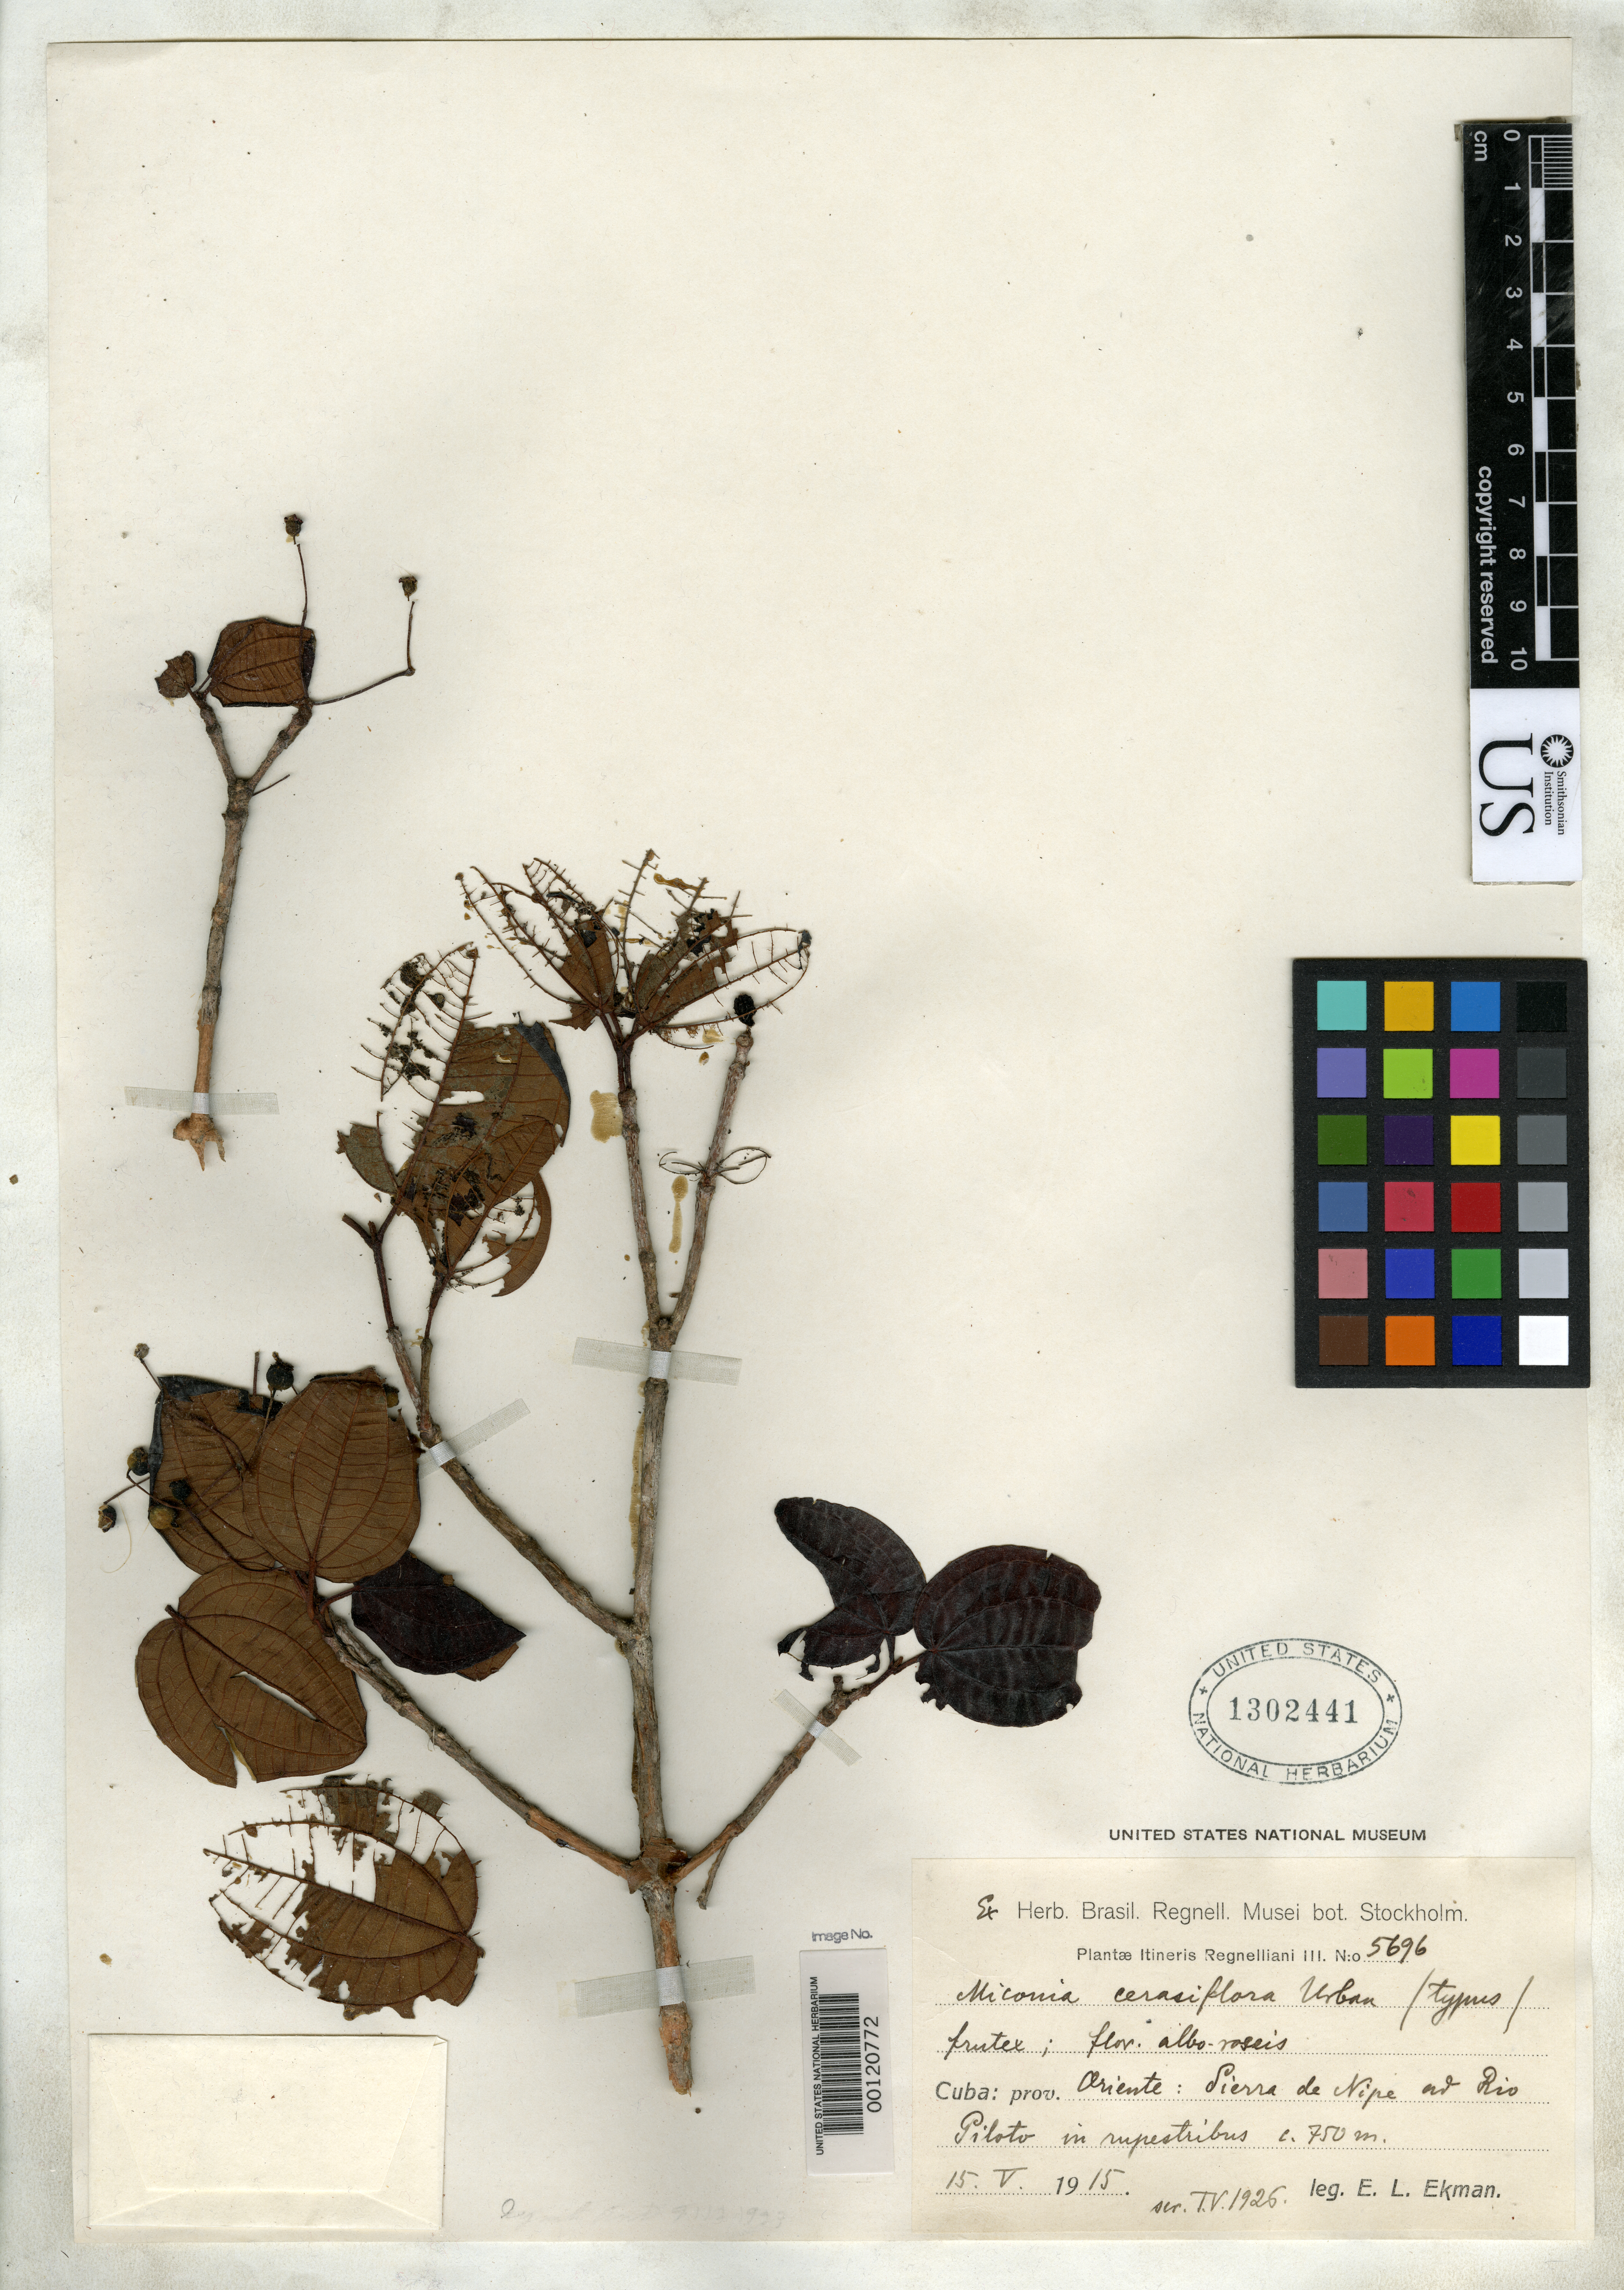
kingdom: Plantae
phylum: Tracheophyta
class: Magnoliopsida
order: Myrtales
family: Melastomataceae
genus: Miconia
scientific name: Miconia cerasiflora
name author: Urb.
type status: Isotype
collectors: E. L. Ekman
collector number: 5696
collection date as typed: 15 May 1915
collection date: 1915-05-15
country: Cuba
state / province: Oriente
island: Greater Antilles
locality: Sierra de Nipe, Rio Piloto.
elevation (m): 750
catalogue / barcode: US 1302441